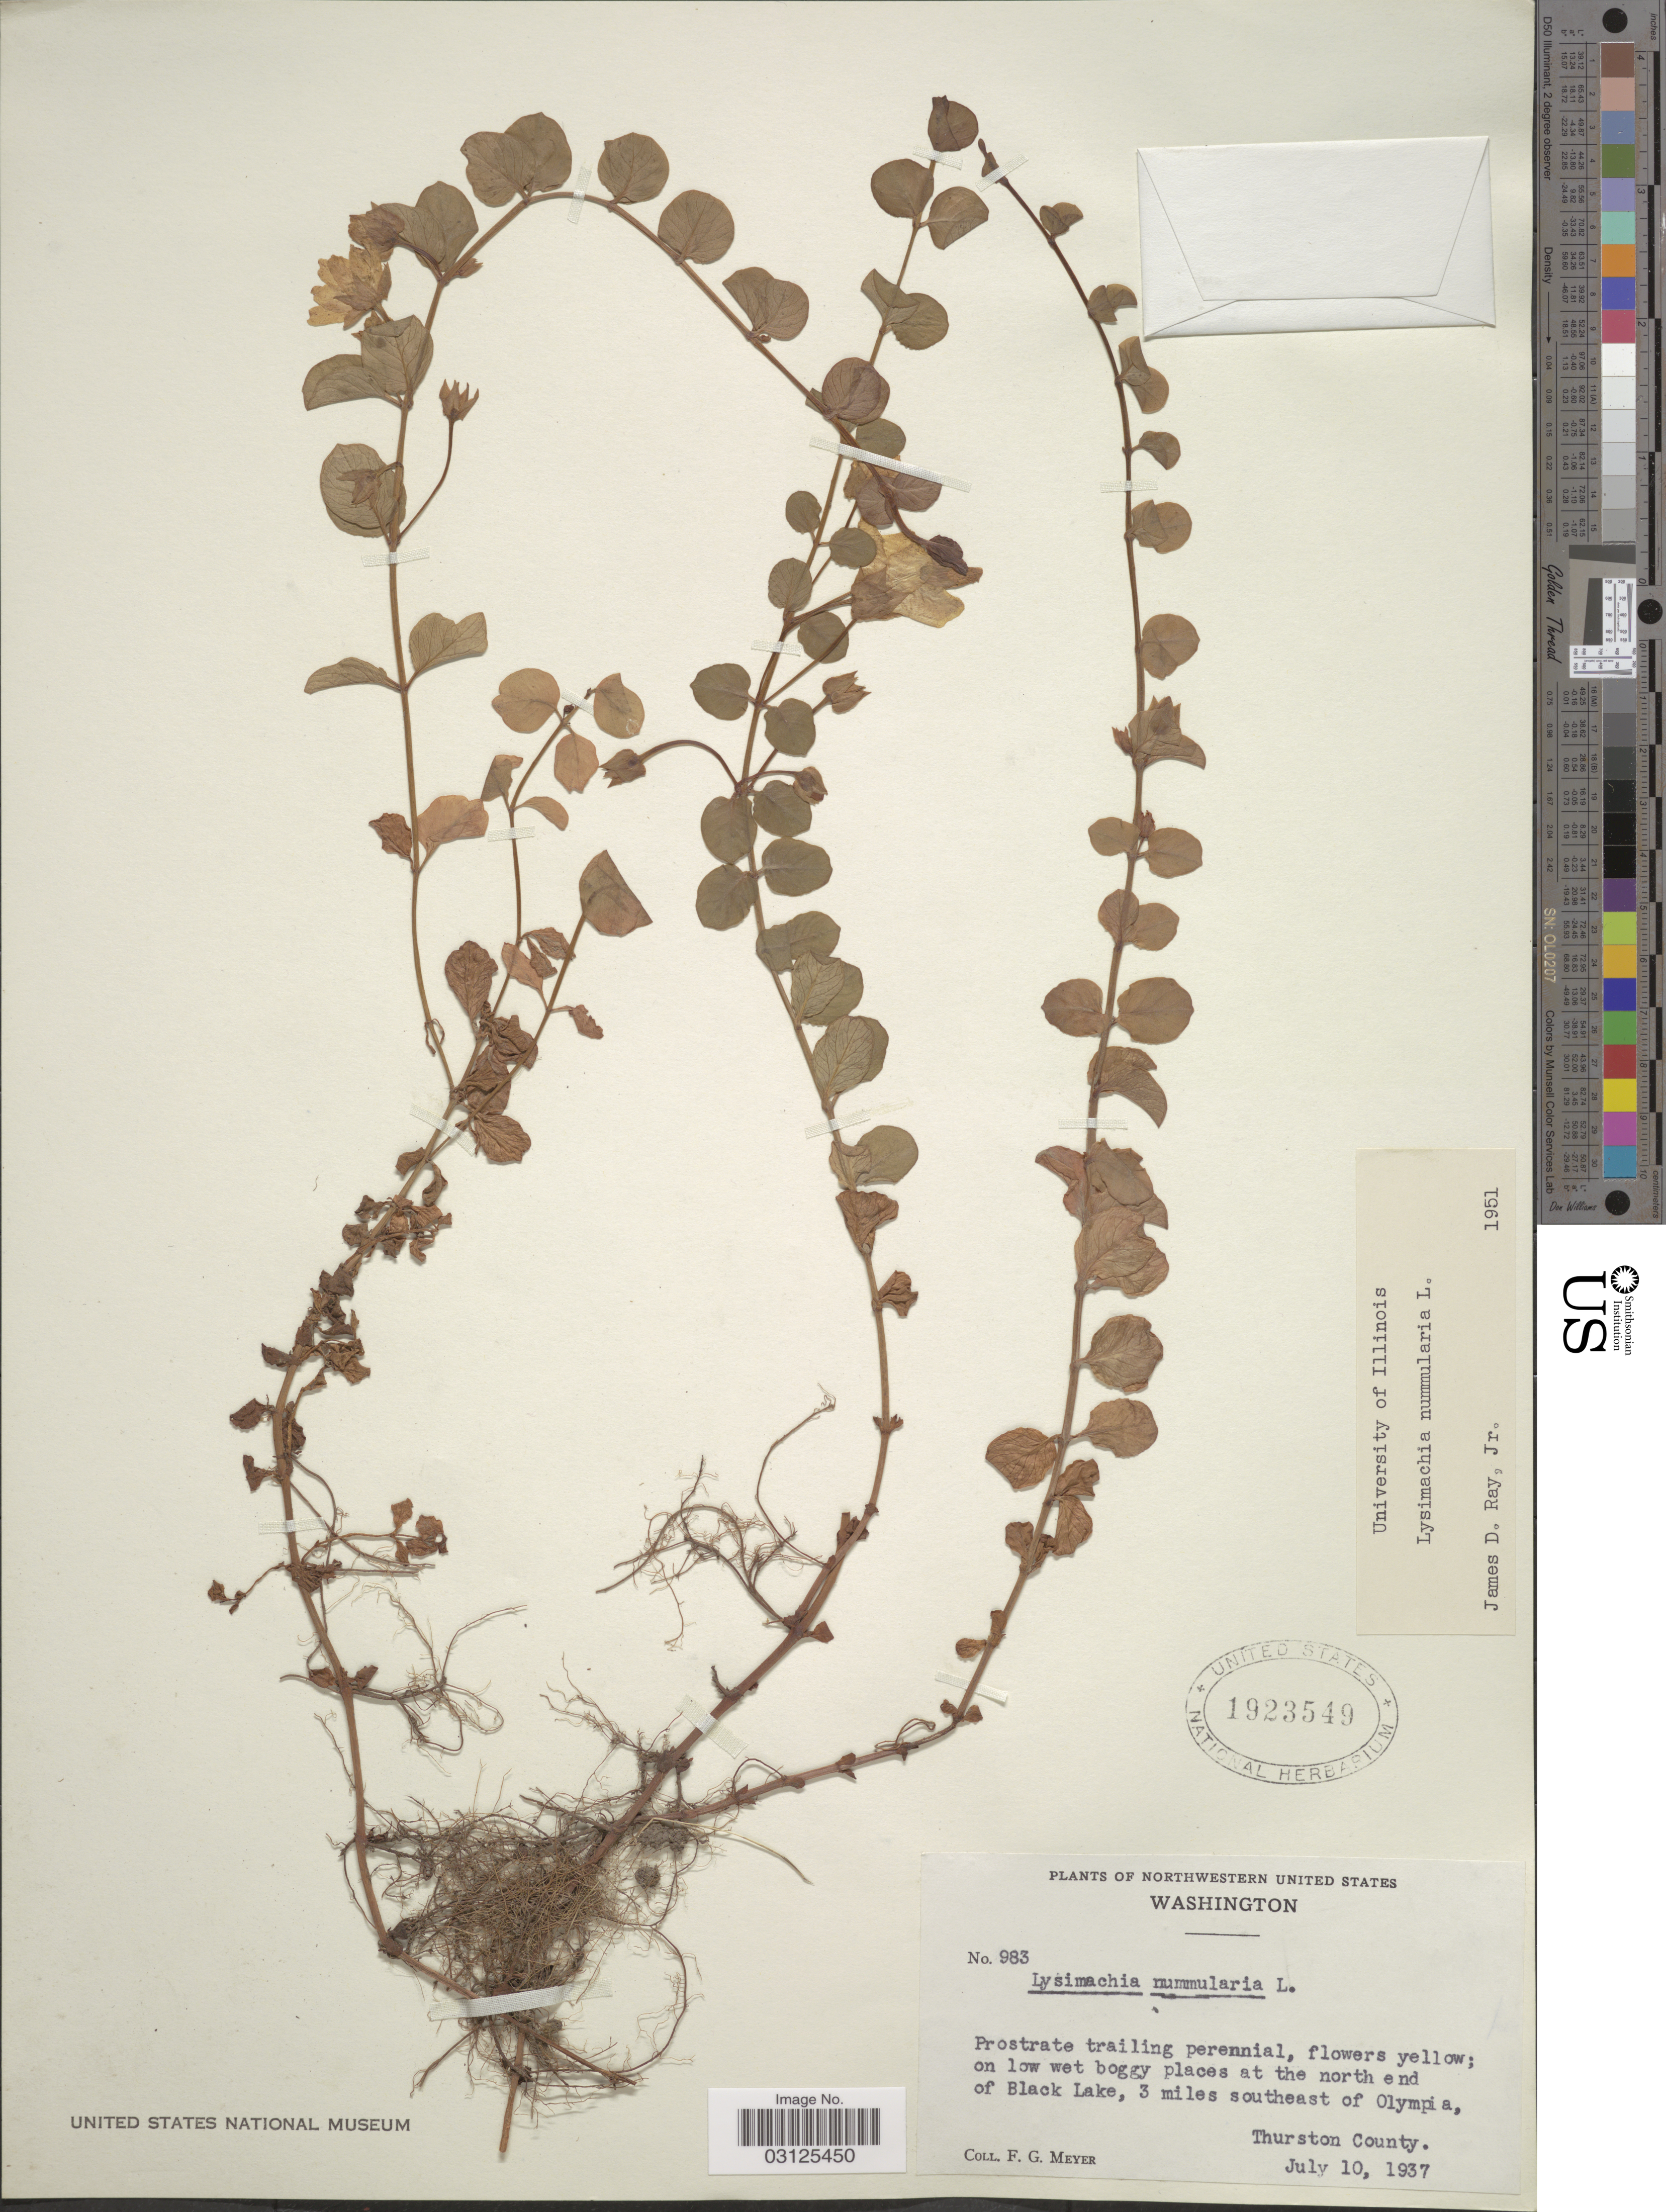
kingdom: Plantae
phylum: Tracheophyta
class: Magnoliopsida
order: Ericales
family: Primulaceae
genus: Lysimachia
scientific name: Lysimachia nummularia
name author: L.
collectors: F. G. Meyer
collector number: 983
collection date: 1937-07-10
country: United States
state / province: Washington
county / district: Thurston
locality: On low wet boggy places at the north end of Black Lake, 3 miles southeast of Olympia, Thurston County.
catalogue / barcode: US 1923549